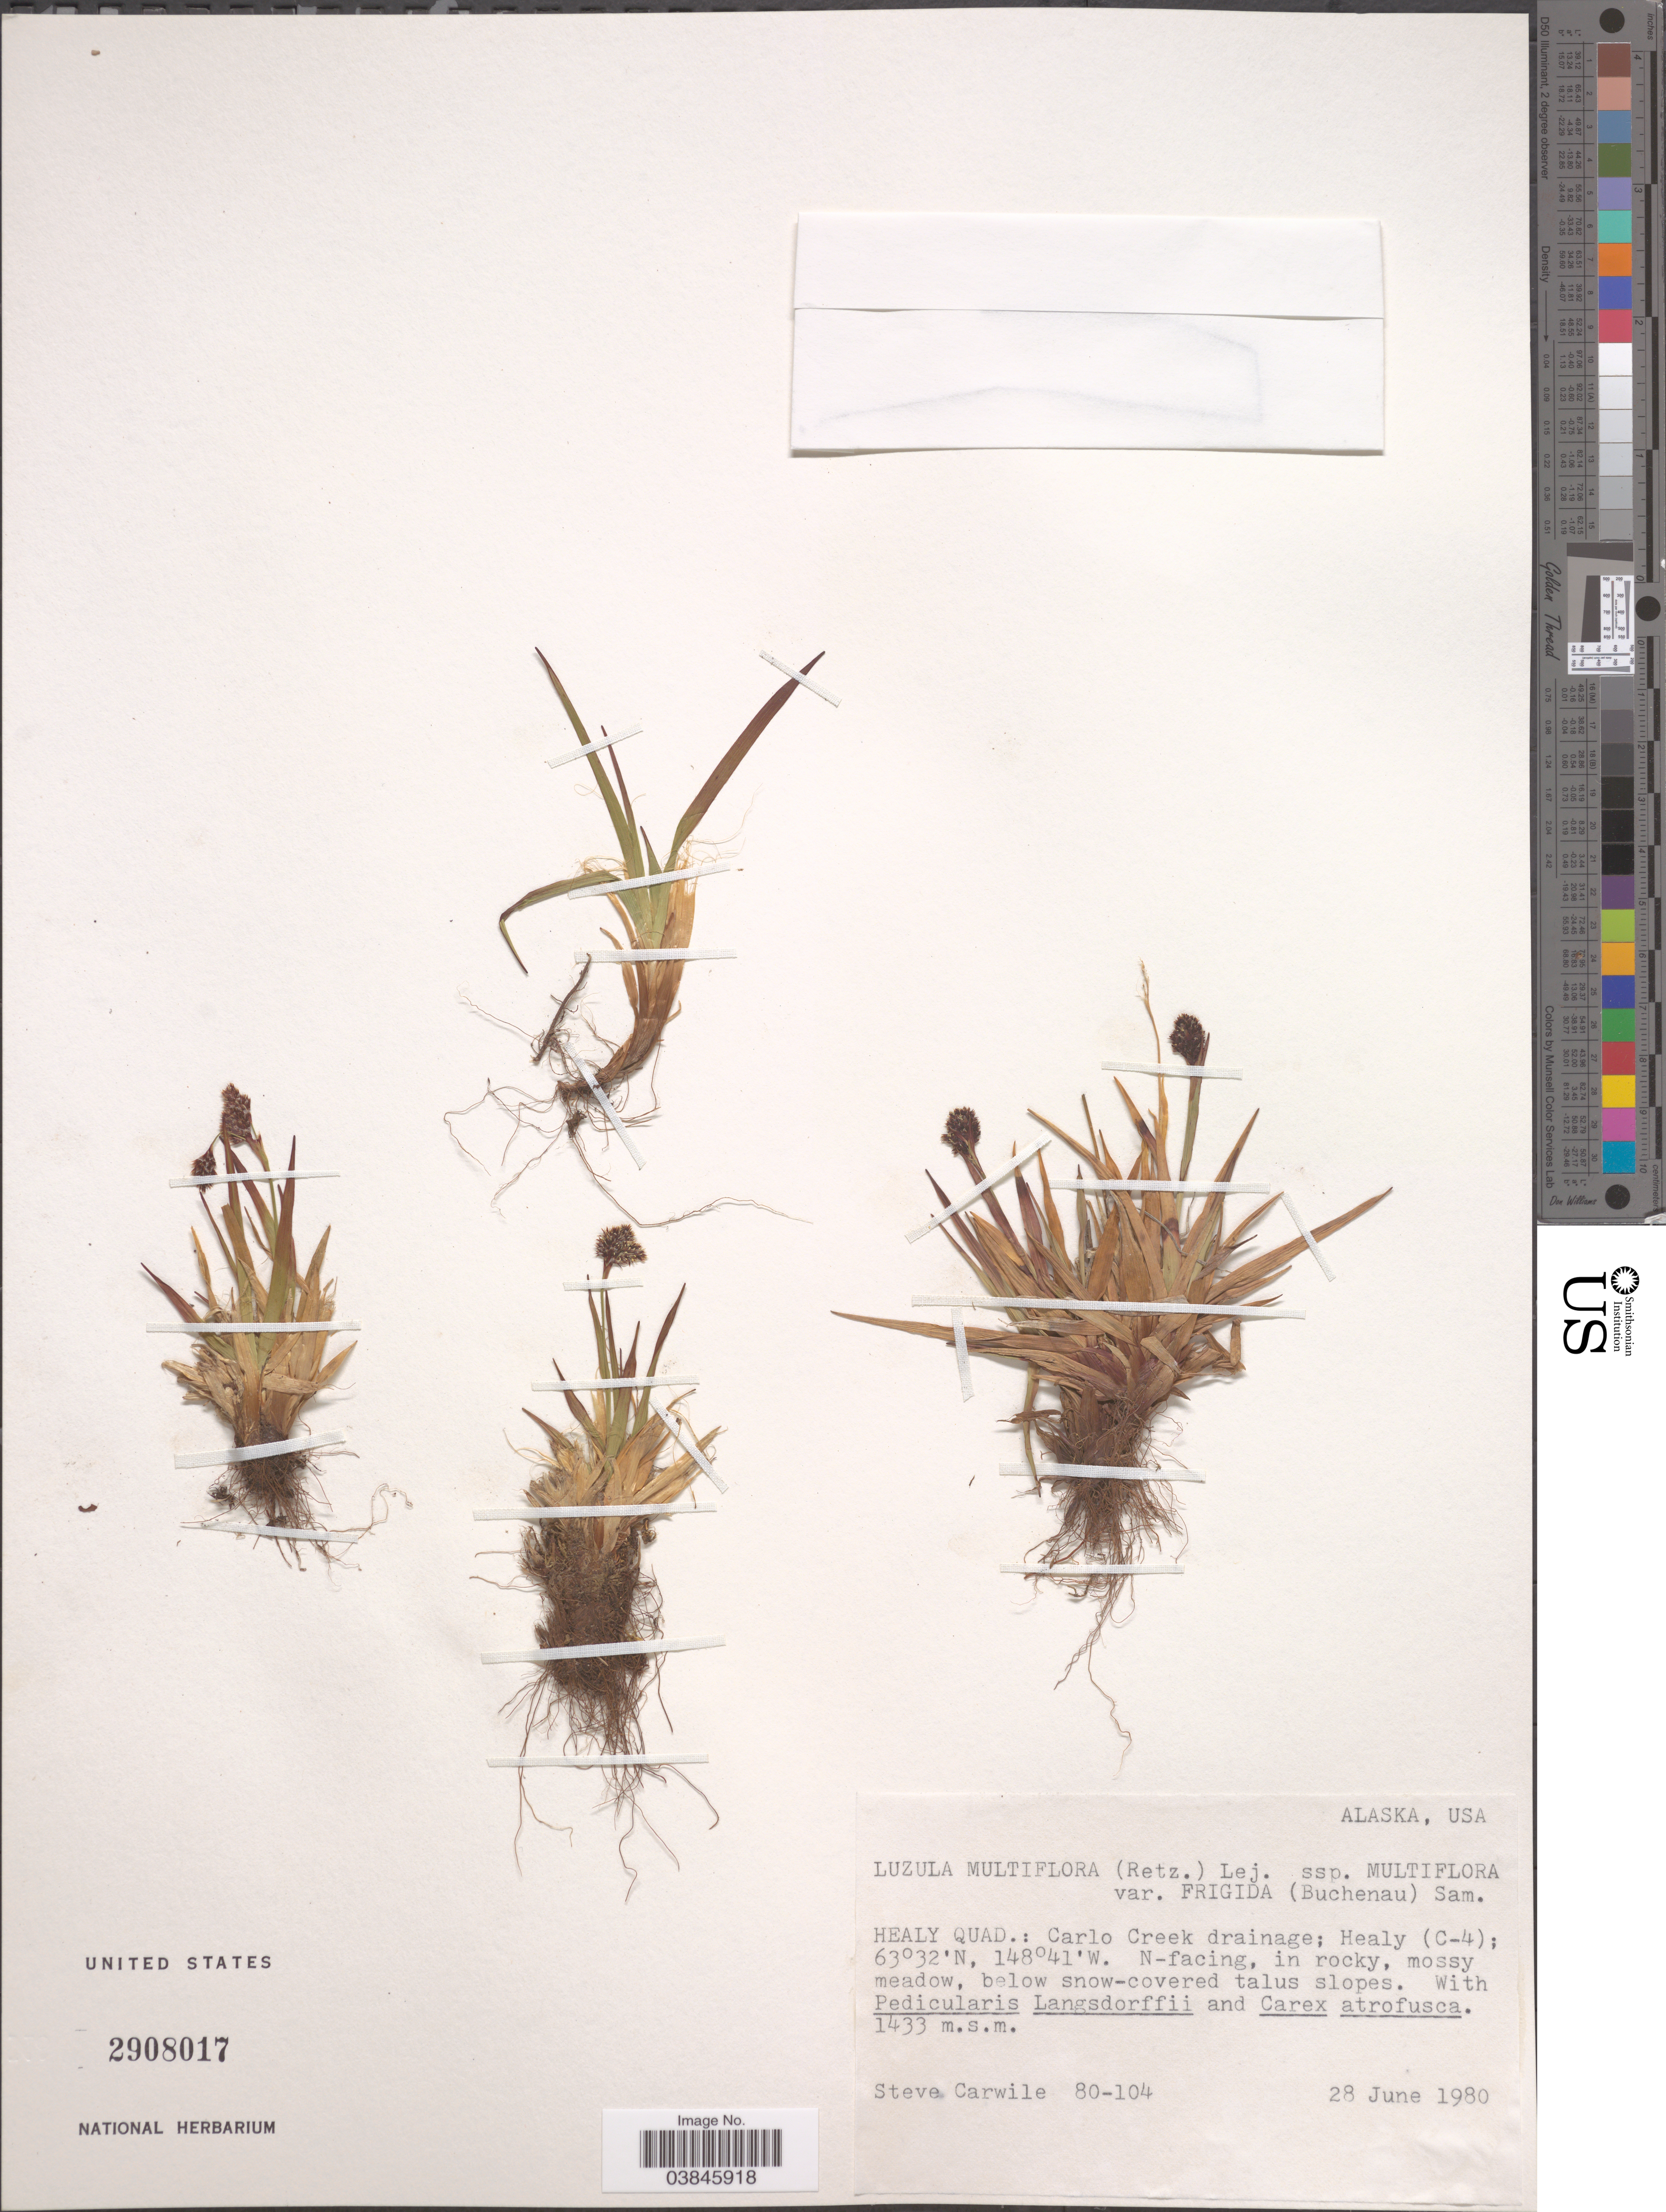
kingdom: Plantae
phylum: Tracheophyta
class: Liliopsida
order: Poales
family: Juncaceae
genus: Luzula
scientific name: Luzula multiflora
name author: (Ehrh.) Lej.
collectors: S. Carwile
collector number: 80-104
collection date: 1980-06-28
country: United States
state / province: Alaska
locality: Healy Quad.: Carlo Creek drainage; Healy (C-4).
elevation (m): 1433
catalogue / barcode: US 2908017